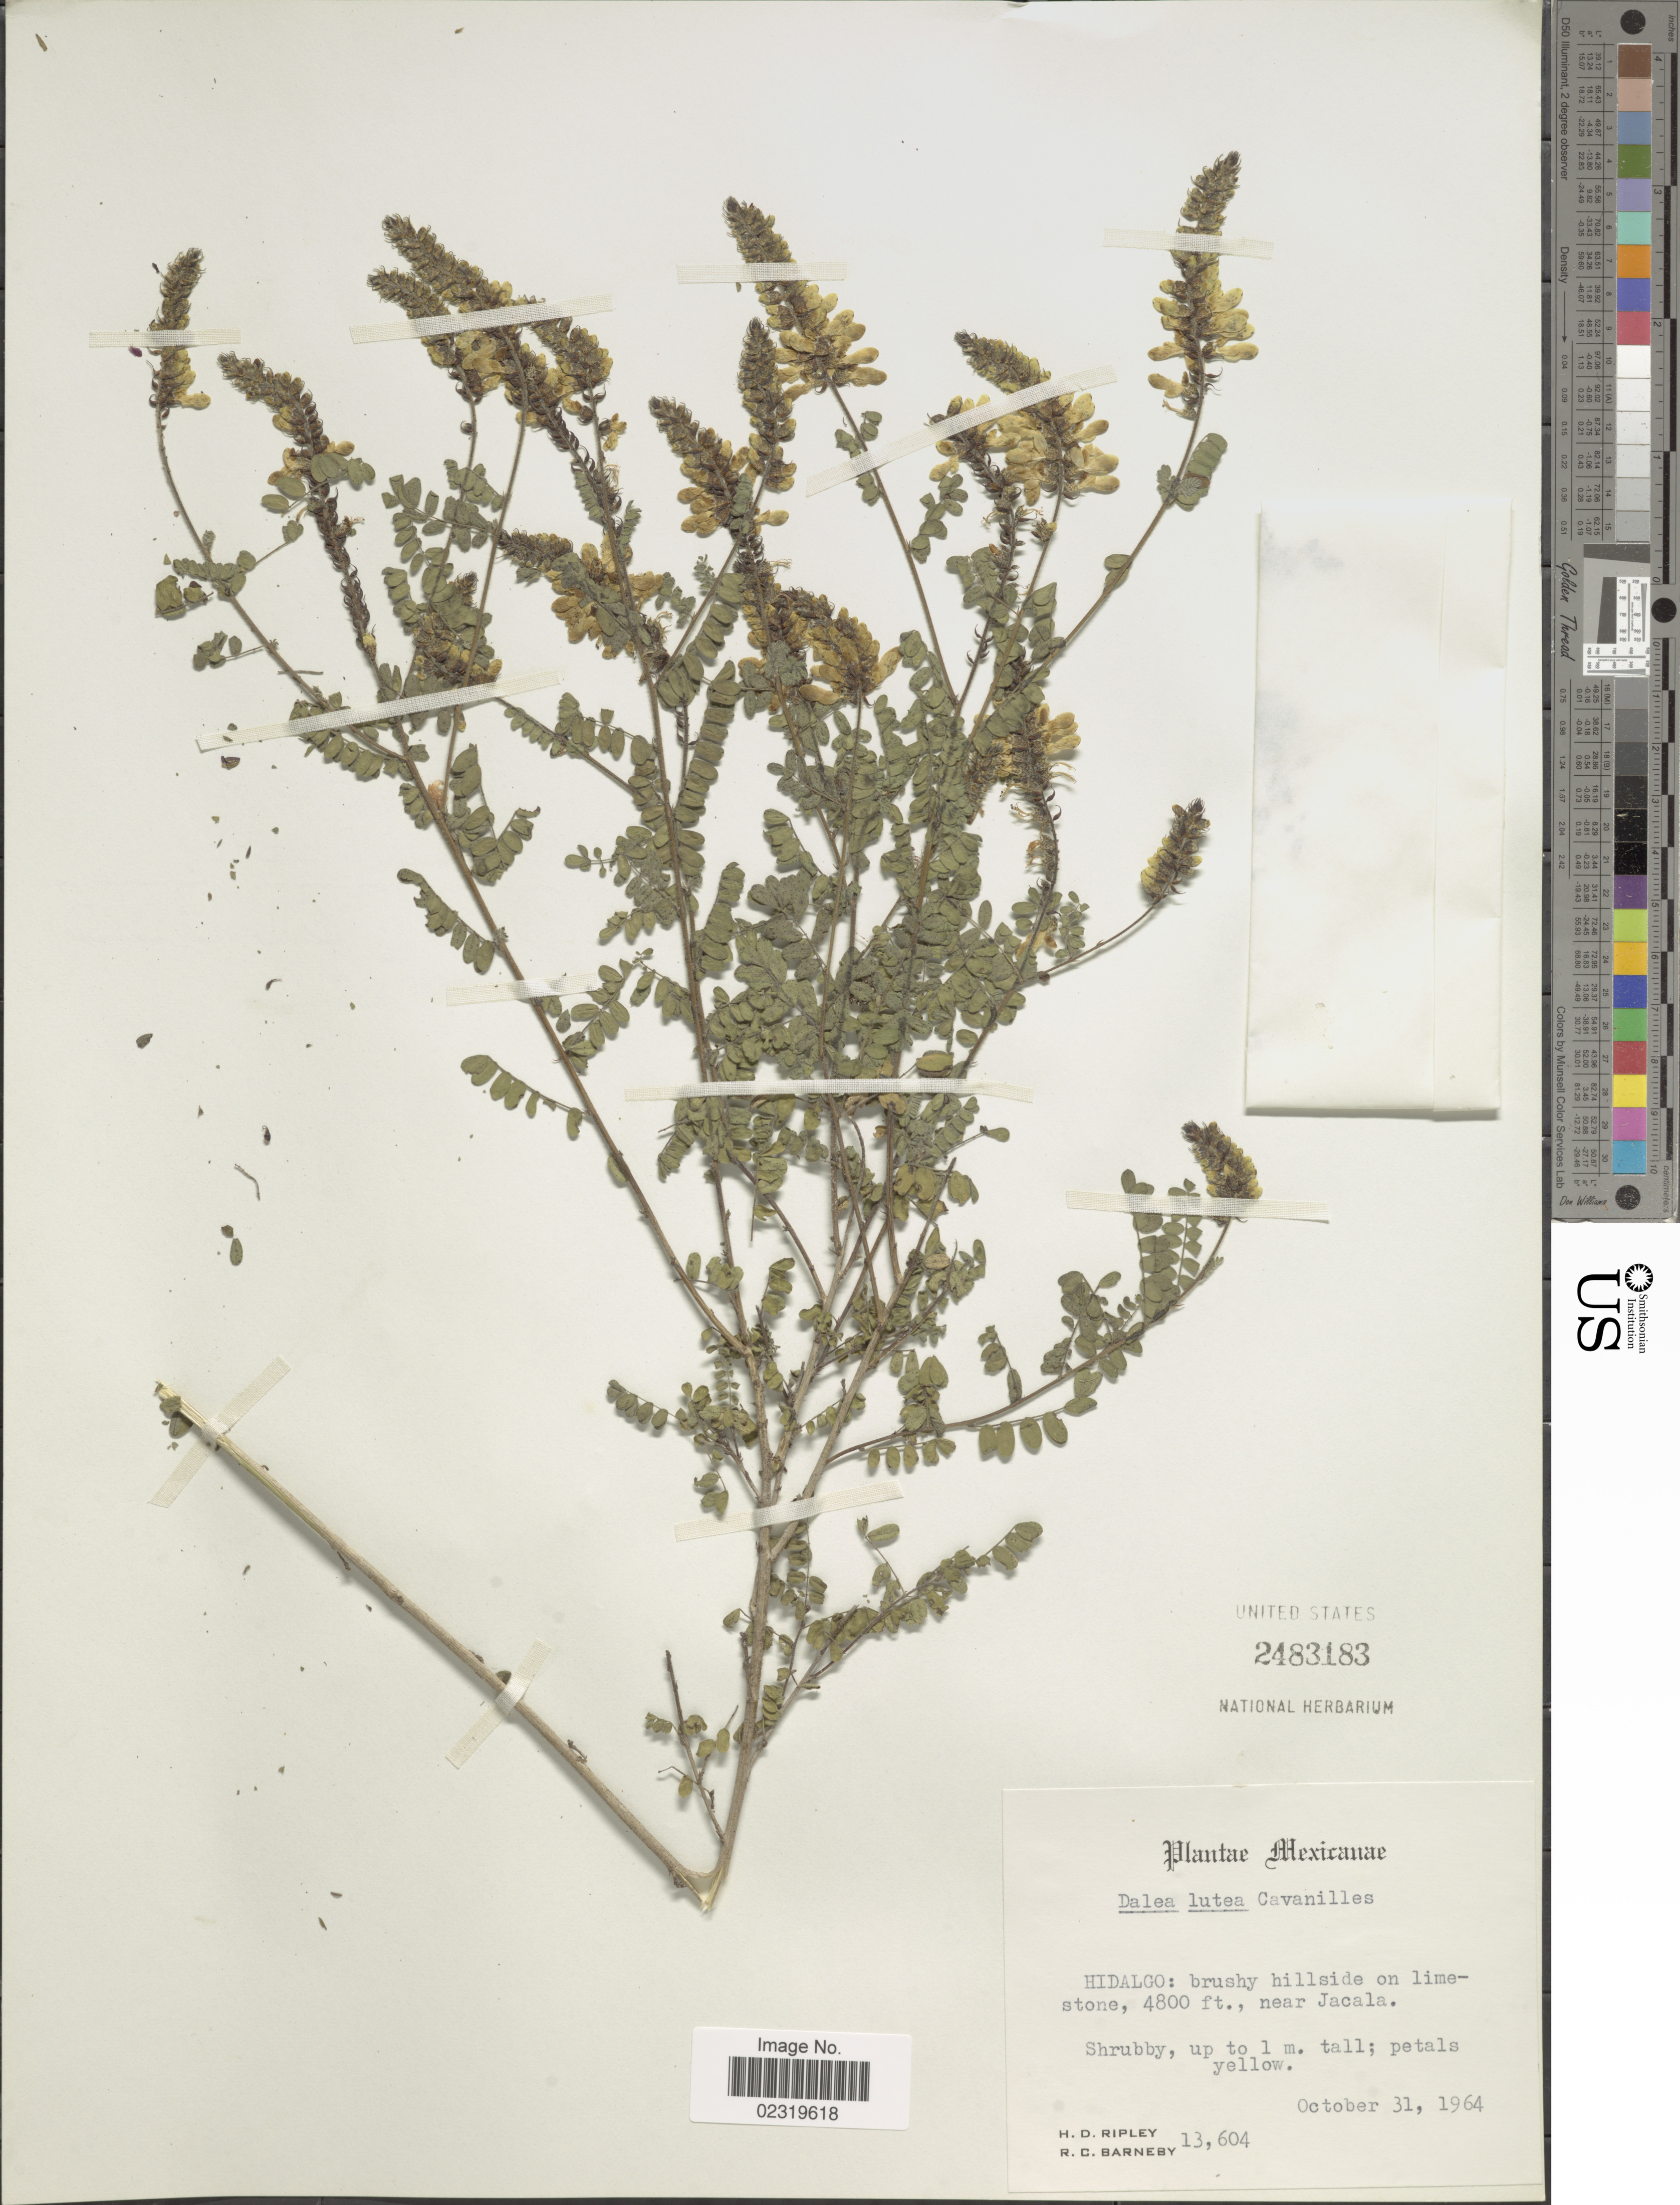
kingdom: Plantae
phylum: Tracheophyta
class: Magnoliopsida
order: Fabales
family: Fabaceae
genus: Dalea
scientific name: Dalea lutea var. lutea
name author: (Cav.) Willd.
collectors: H. Ripley & R. C. Barneby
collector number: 13604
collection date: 1964-10-31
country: Mexico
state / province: Hidalgo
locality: Near Jacala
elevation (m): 1463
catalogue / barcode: US 2483183